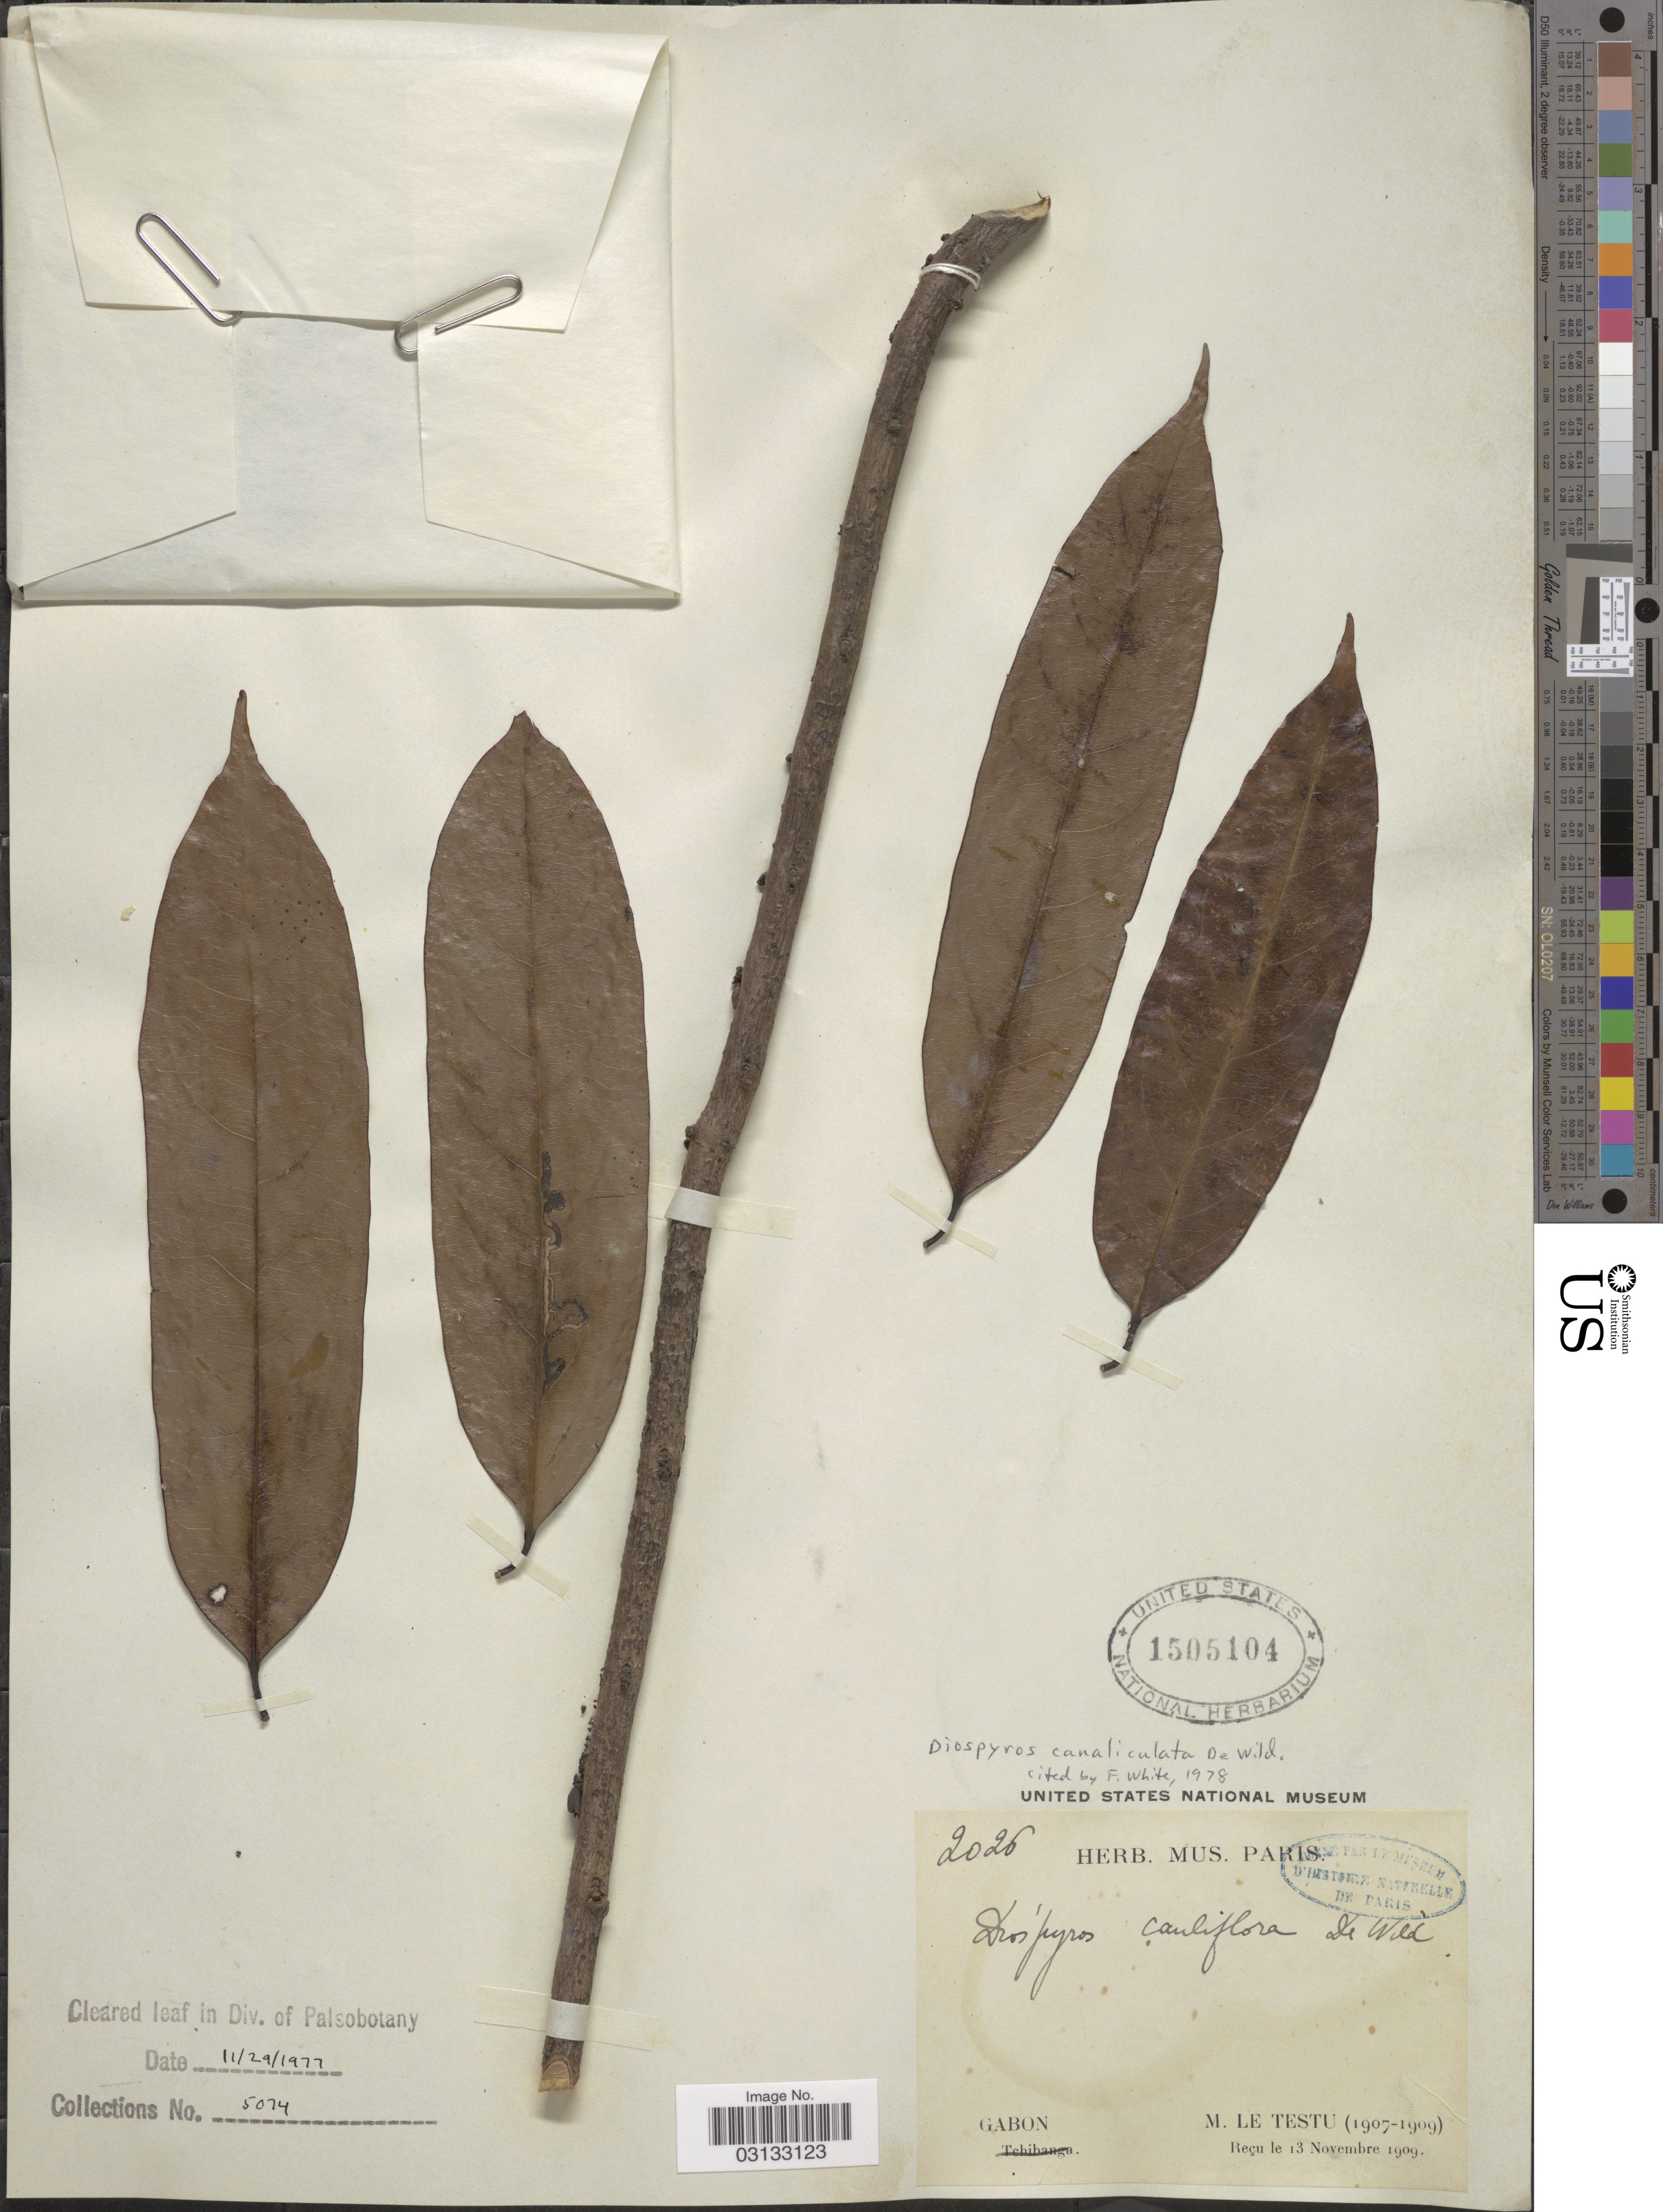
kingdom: Plantae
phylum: Tracheophyta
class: Magnoliopsida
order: Ericales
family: Ebenaceae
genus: Diospyros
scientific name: Diospyros canaliculata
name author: De Wild.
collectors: M. Le Testu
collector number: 2026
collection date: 1907/1909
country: Gabon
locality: Gabon.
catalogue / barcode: US 1505104